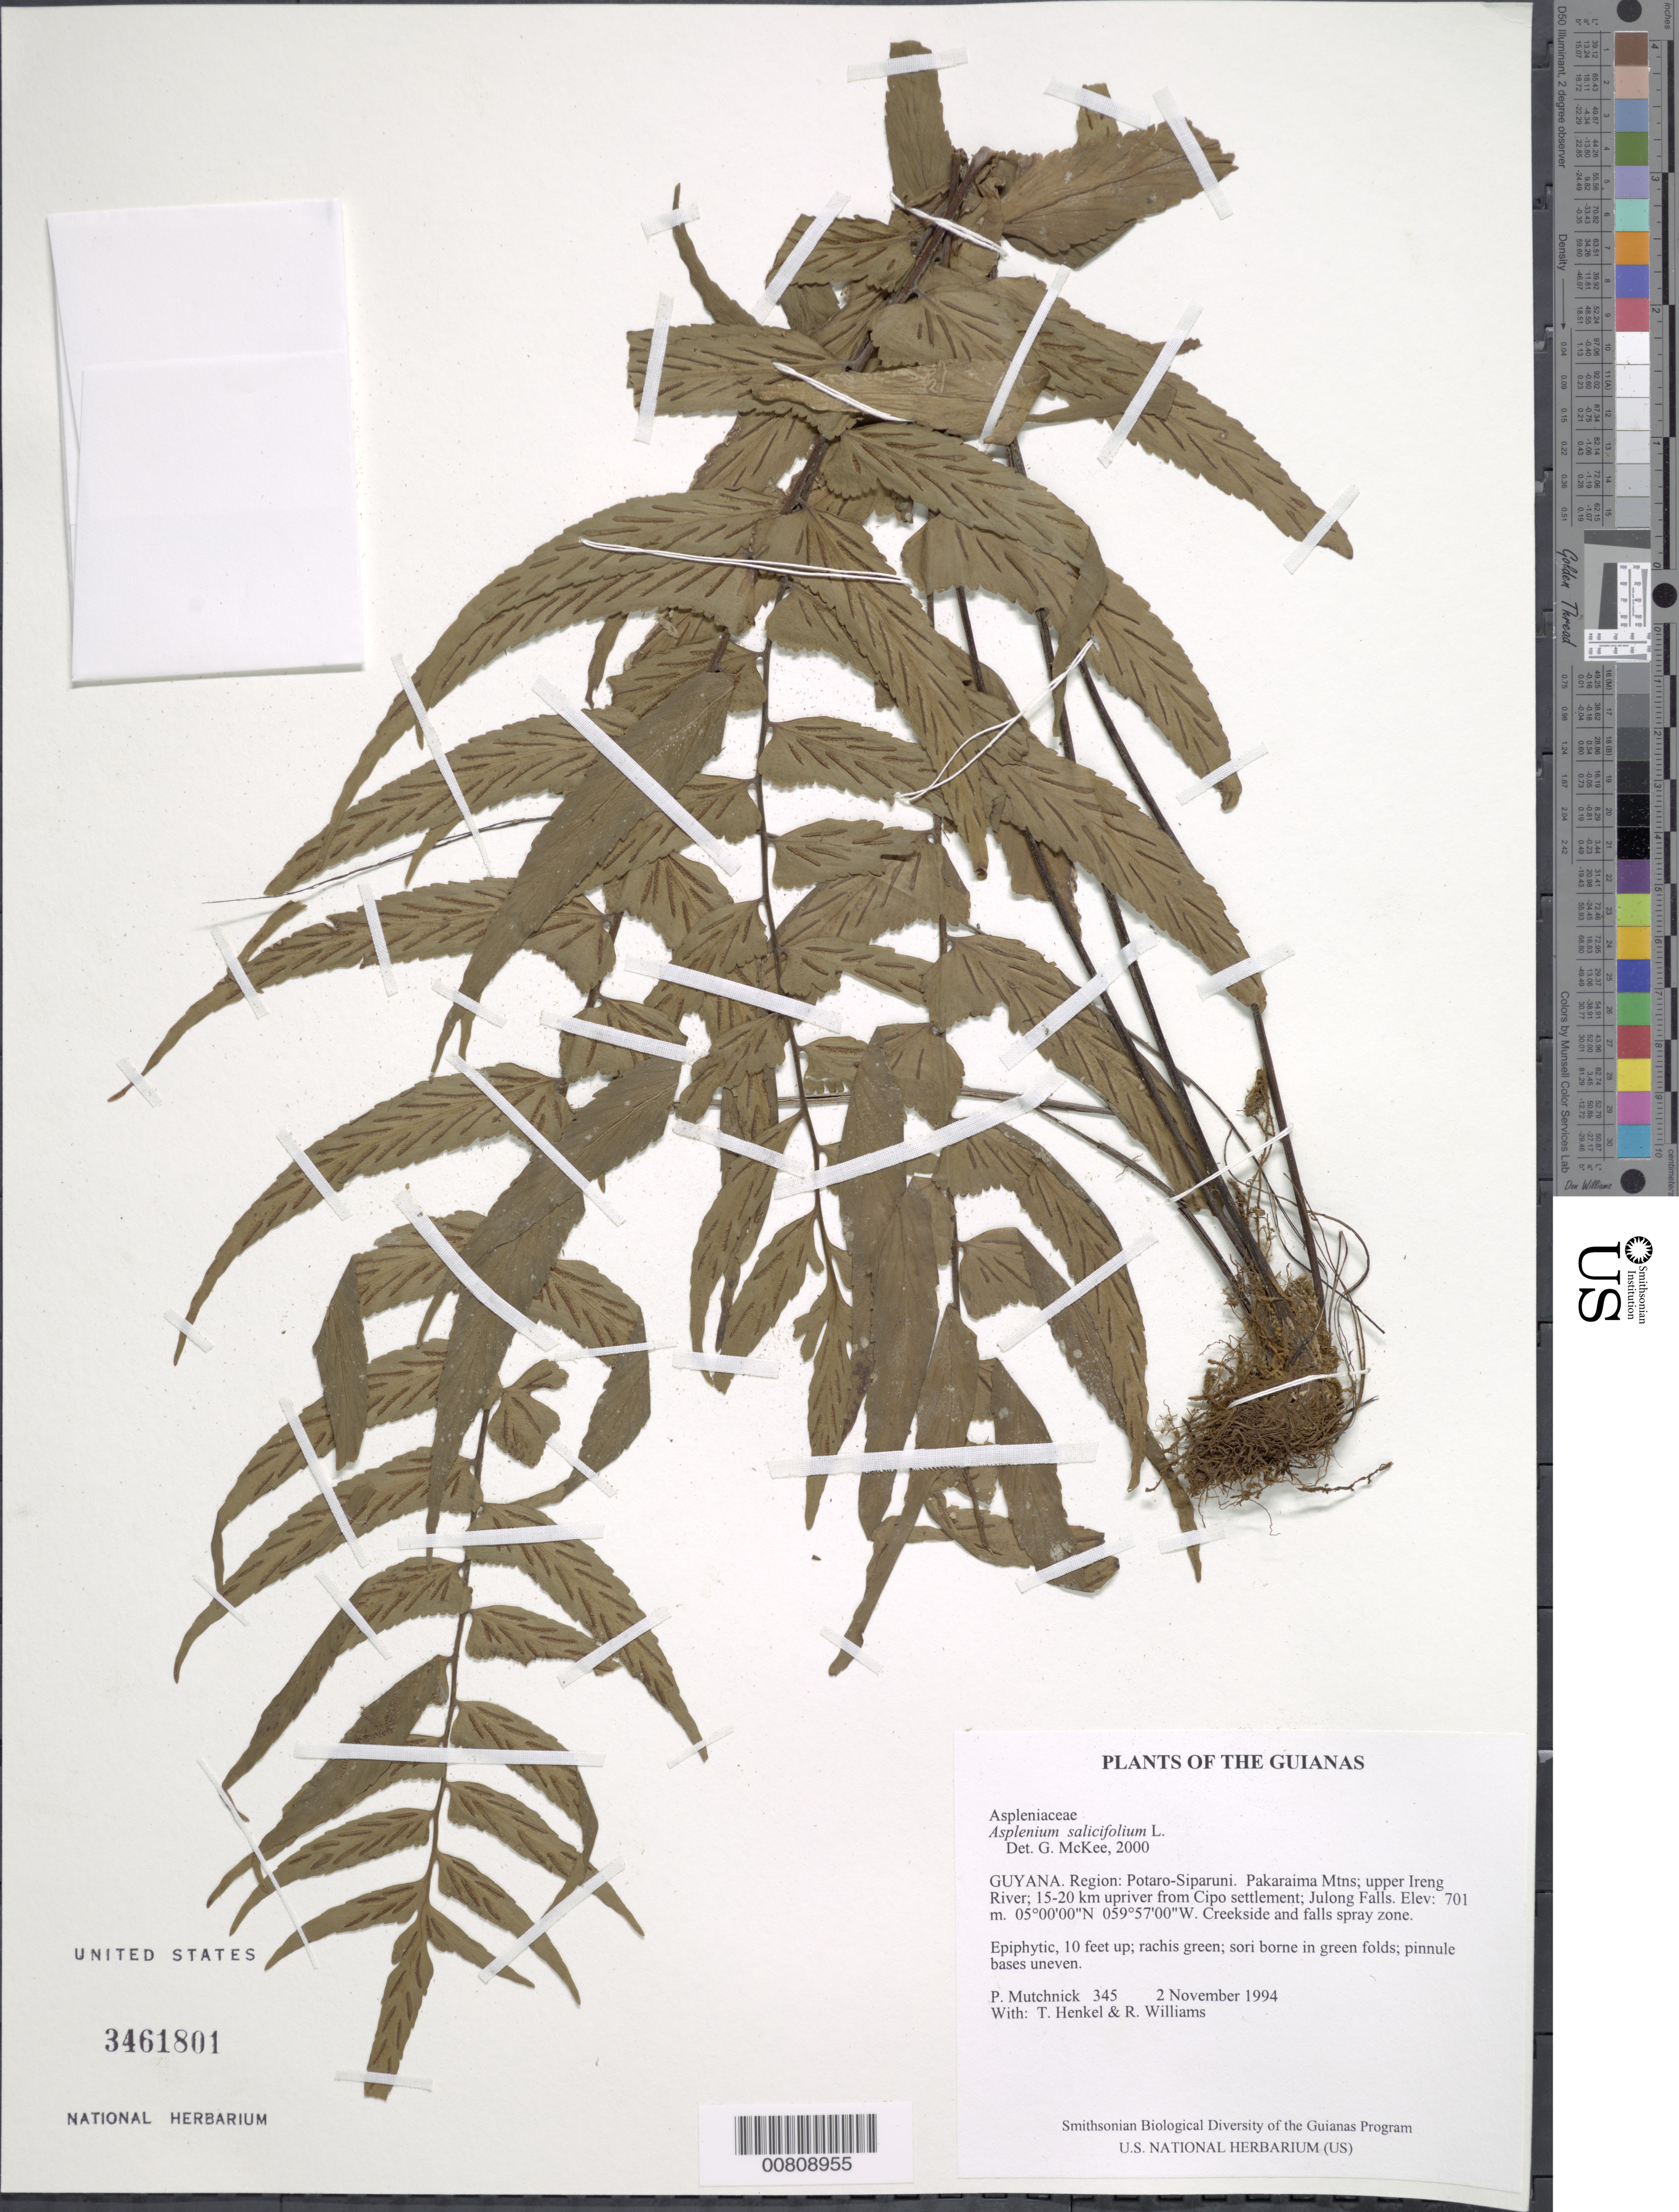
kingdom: Plantae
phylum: Tracheophyta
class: Polypodiopsida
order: Polypodiales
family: Aspleniaceae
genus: Asplenium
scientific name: Asplenium salicifolium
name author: L.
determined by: McKee, G. S., (US), NMNH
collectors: P. Mutchnick, T. Henkel & R. Williams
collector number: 345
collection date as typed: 2 November 1994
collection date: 1994-11-02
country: Guyana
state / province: Potaro-Siparuni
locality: Pakaraima Mtns; upper Ireng River; 15-20 km upriver from Cipo settlement; Julong Falls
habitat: Creekside and falls spray zone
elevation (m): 701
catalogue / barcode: US 3461801